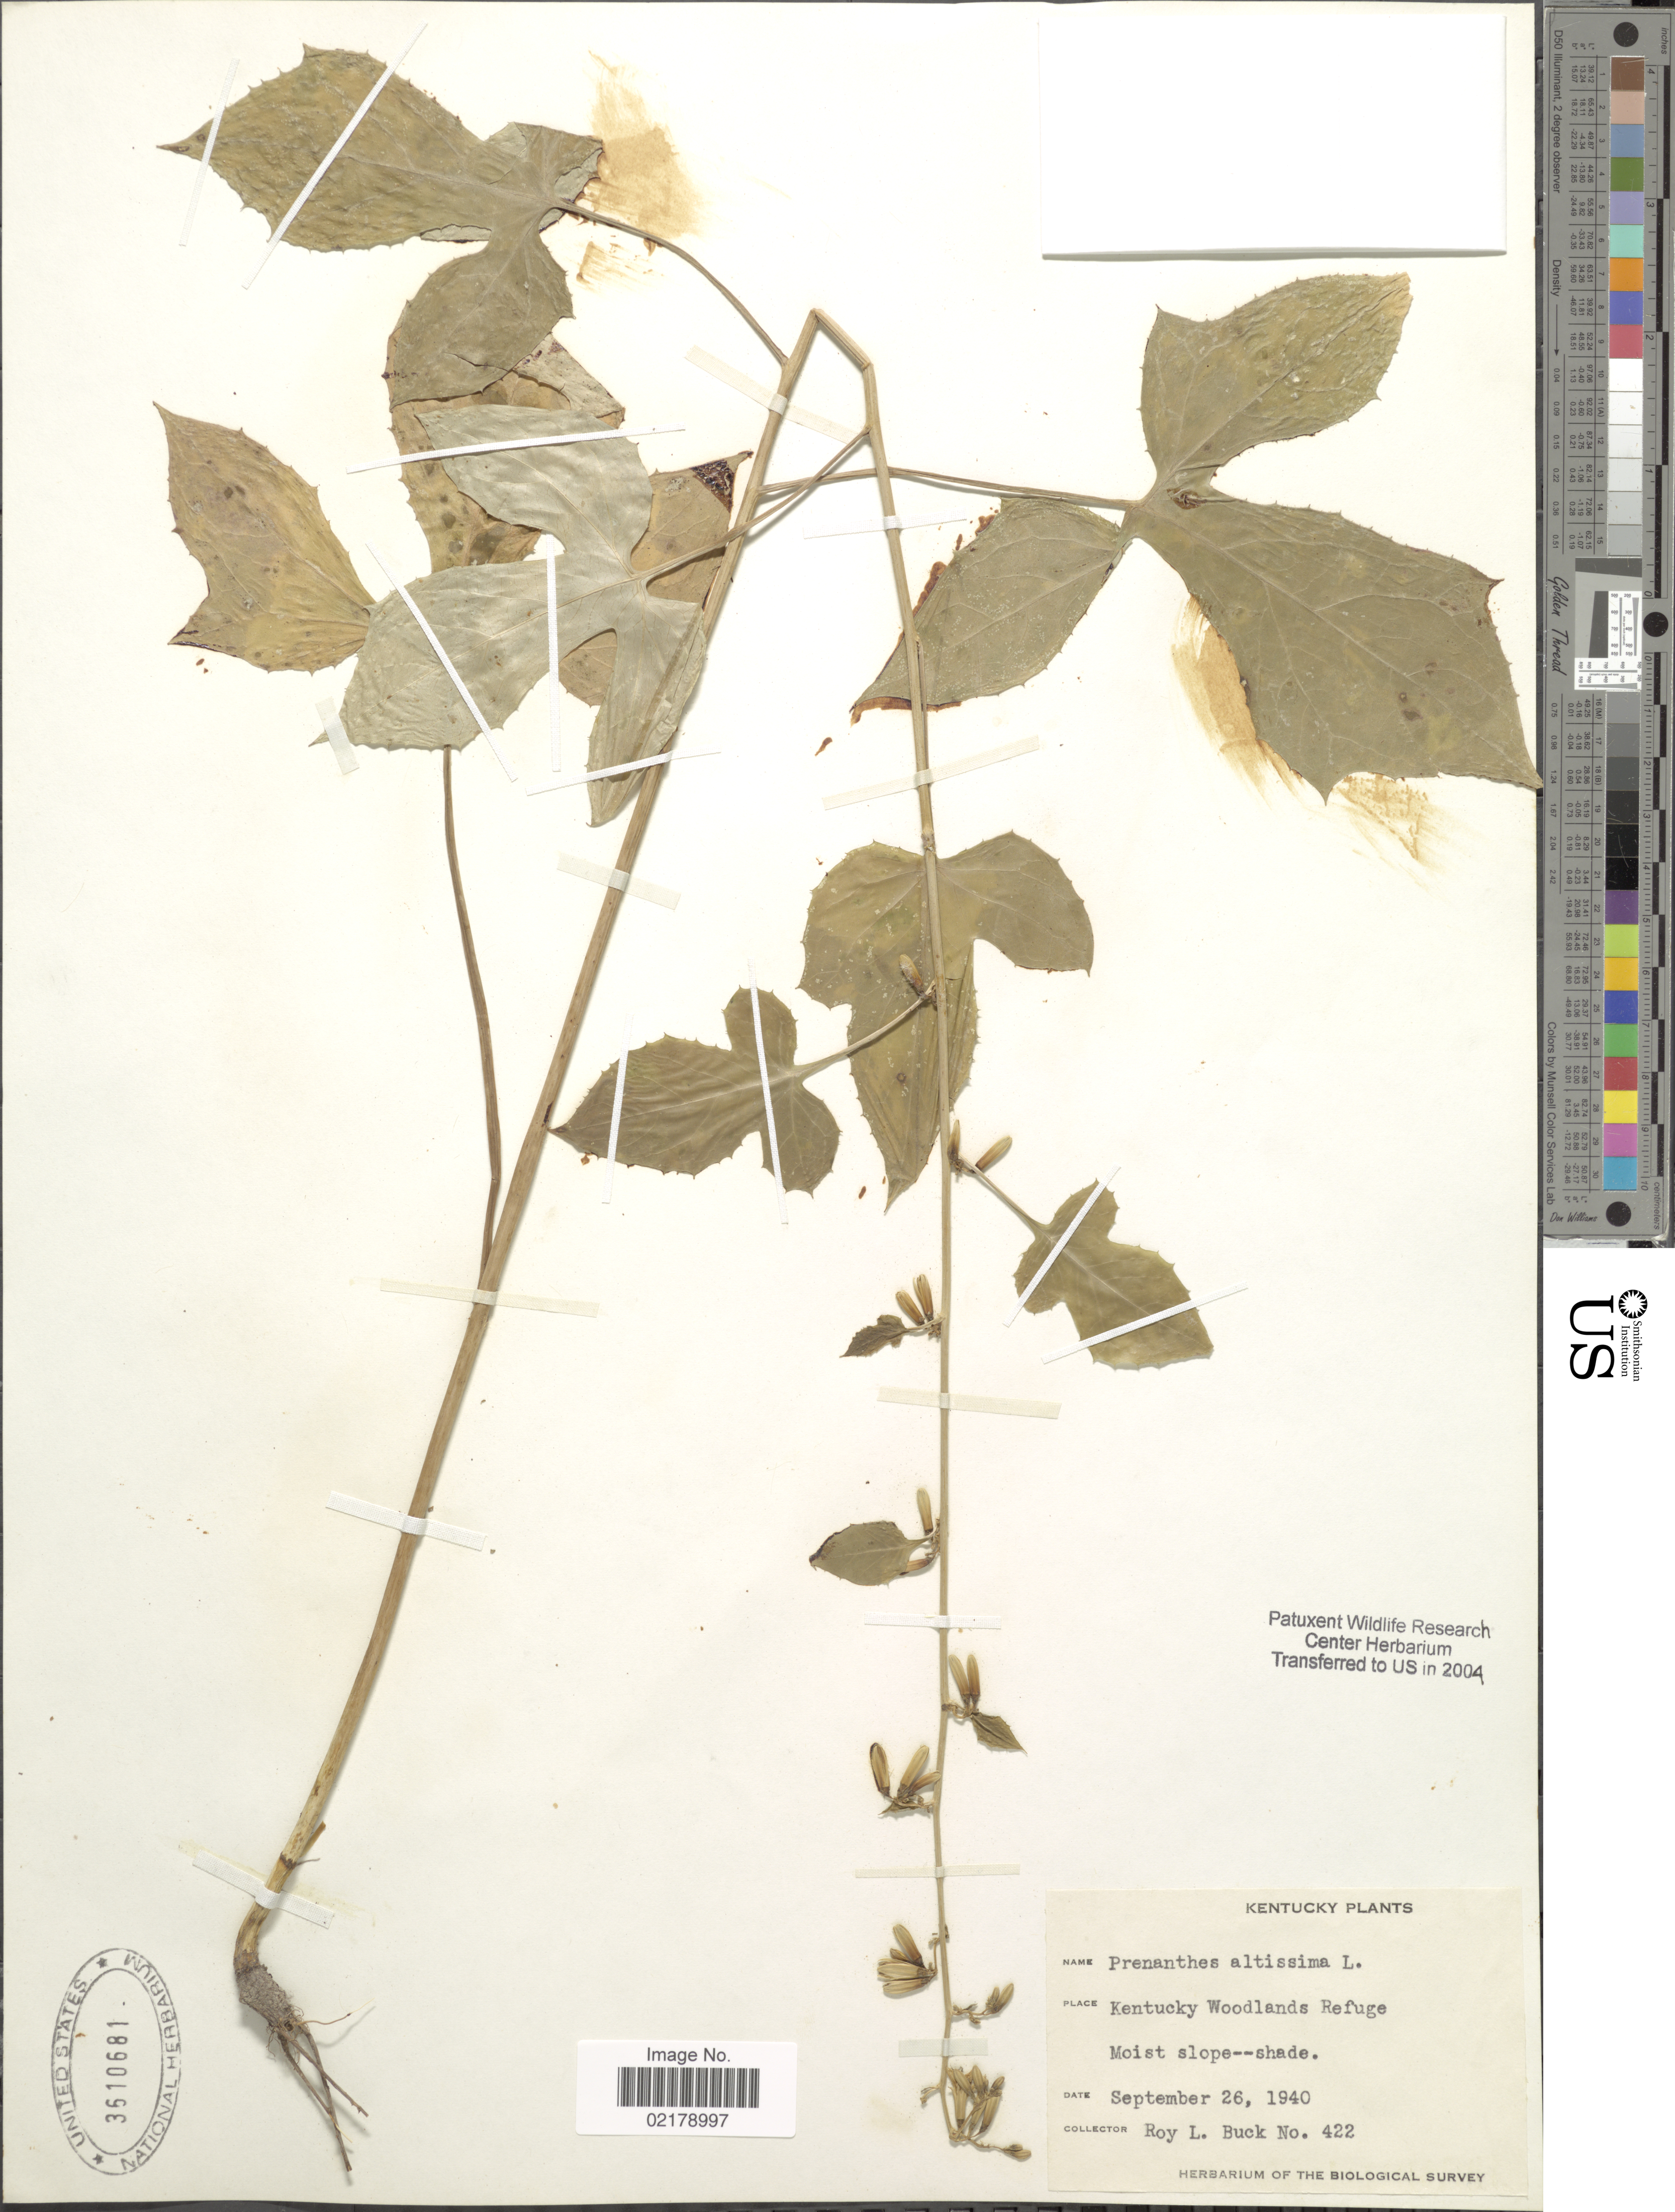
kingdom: Plantae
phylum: Tracheophyta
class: Magnoliopsida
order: Asterales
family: Asteraceae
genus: Nabalus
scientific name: Nabalus altissimus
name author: (L.) Hook.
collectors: R. Buck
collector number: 422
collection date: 1940-09-26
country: United States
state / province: Kentucky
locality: Kentucky Woodlands Refuge, Moist slope-shade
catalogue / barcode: US 3610681